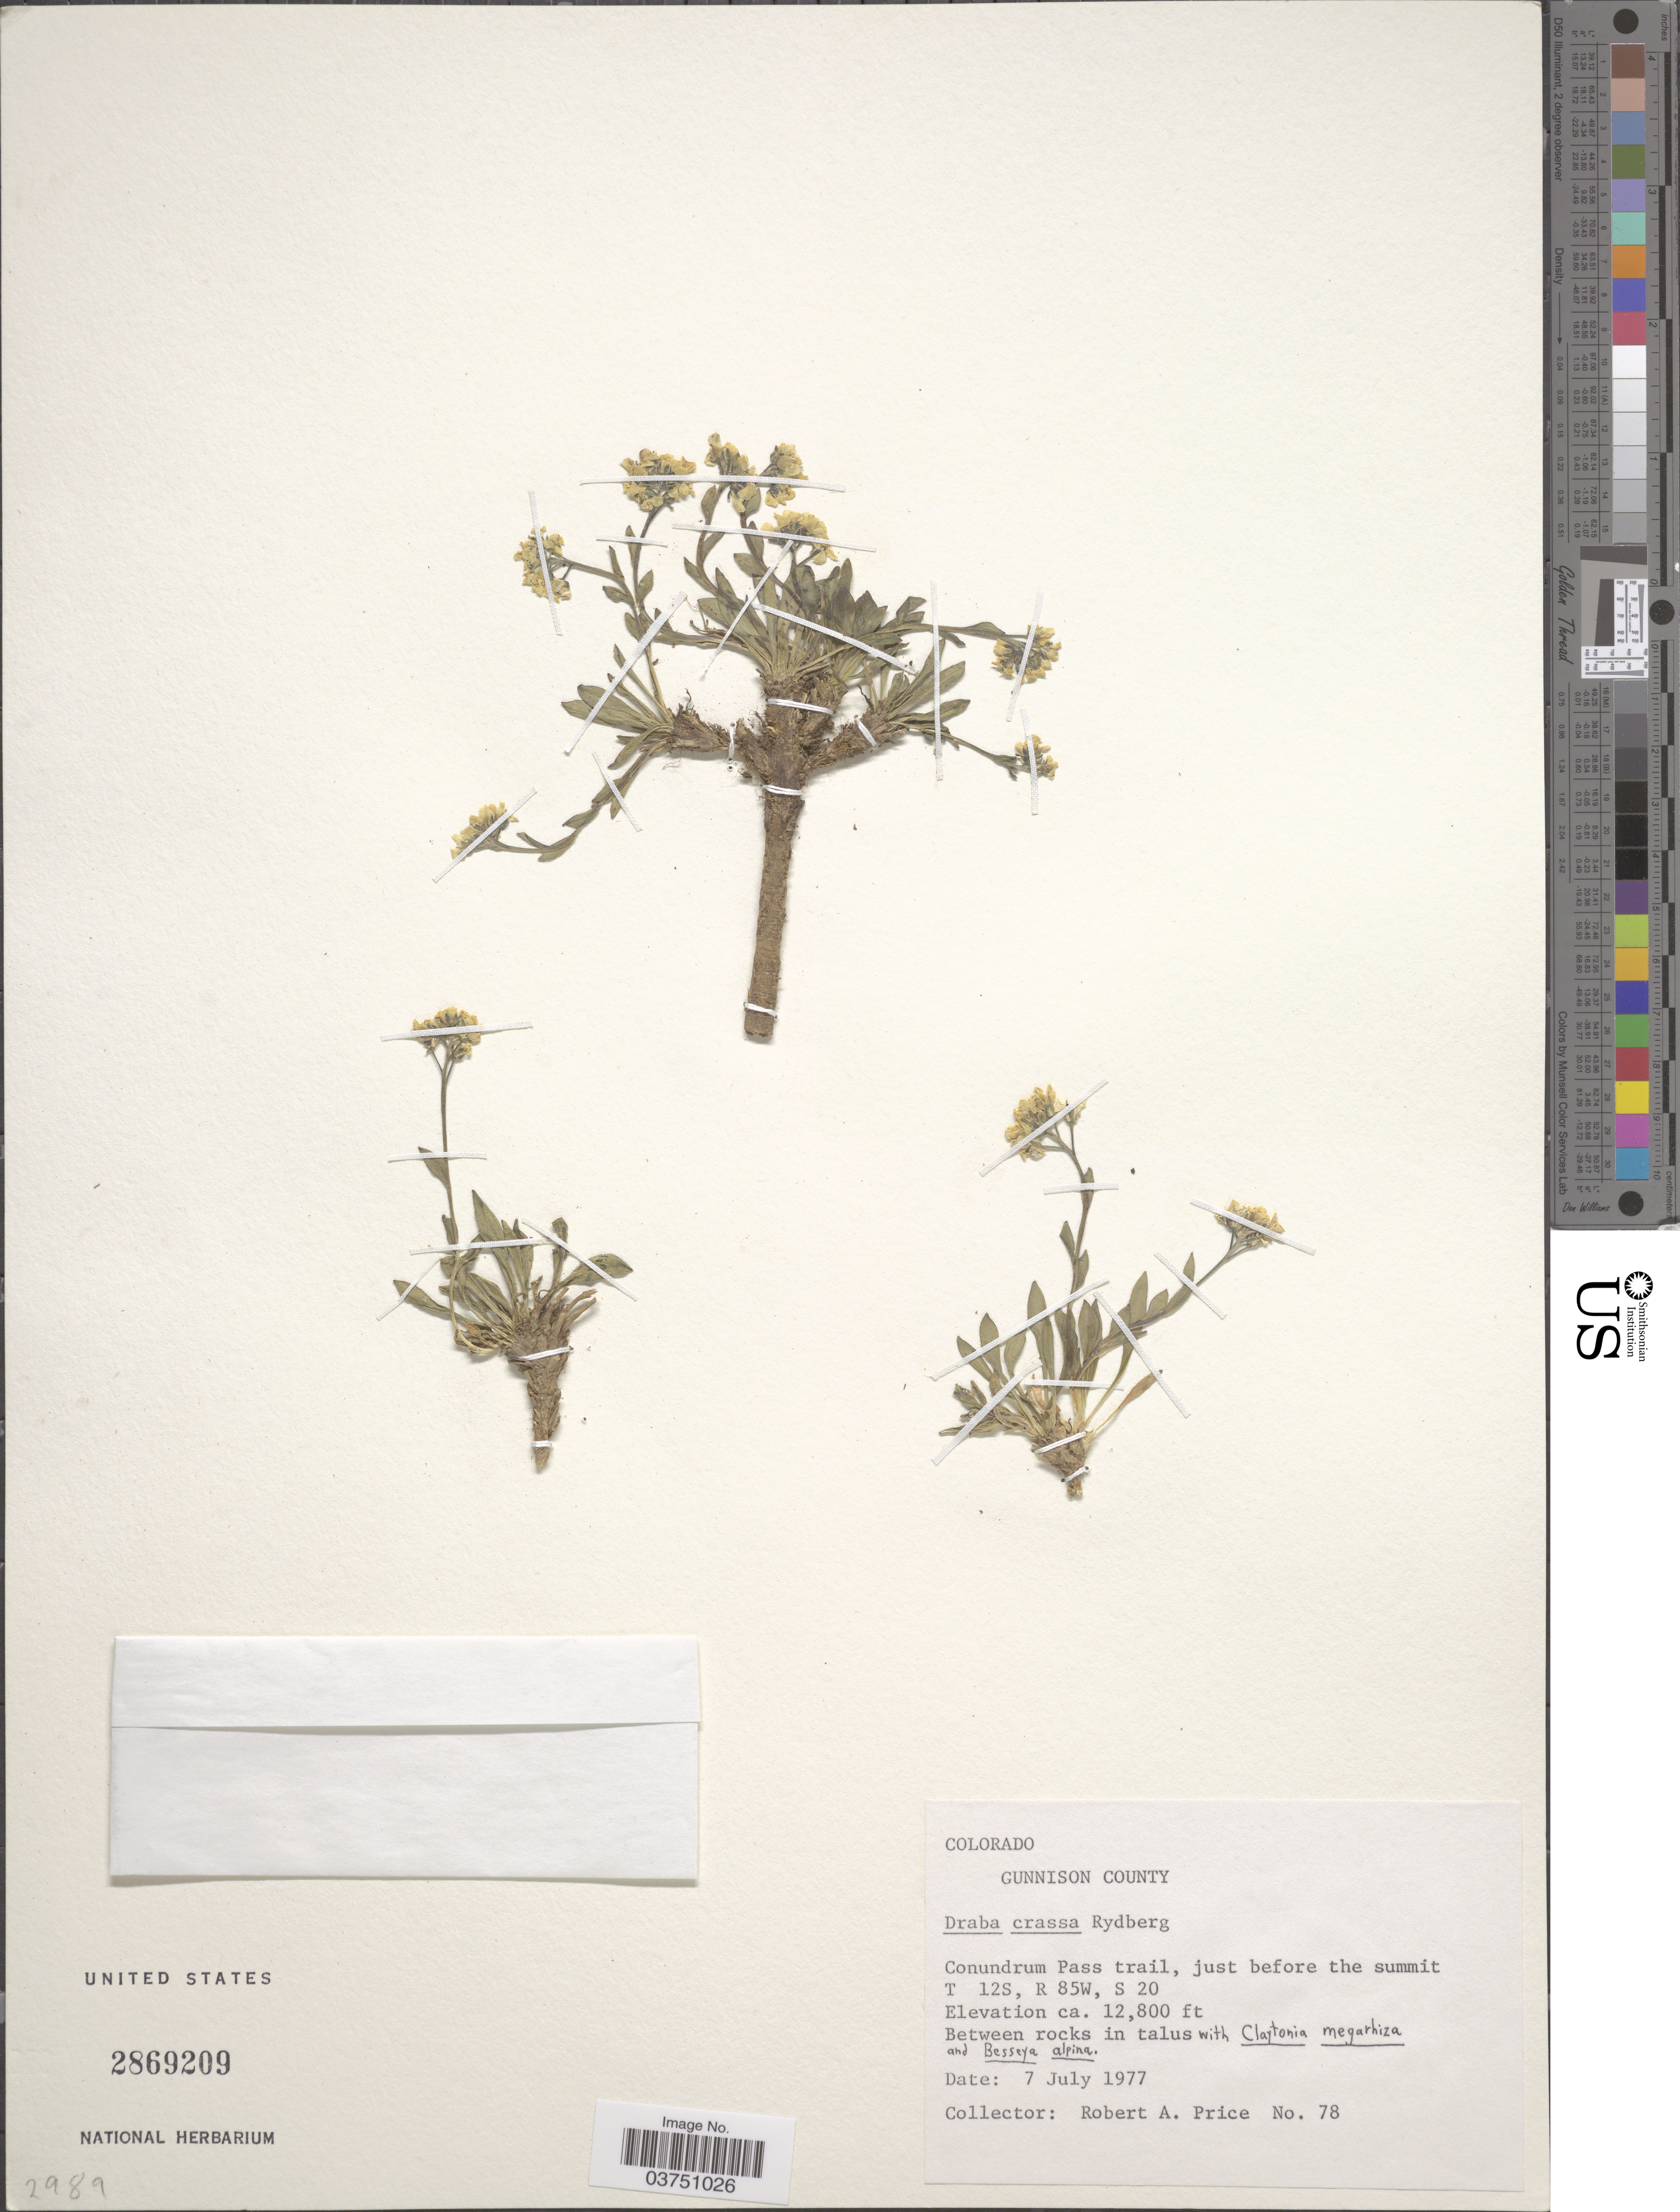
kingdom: Plantae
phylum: Tracheophyta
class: Magnoliopsida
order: Brassicales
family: Brassicaceae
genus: Draba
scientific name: Draba crassa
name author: Rydb.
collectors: R. A. Price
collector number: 78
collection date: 1977-07-07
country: United States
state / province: Colorado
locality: Gunnison County. Conundrum Pass trail, just before the summit T 12S, R 85W, S 20.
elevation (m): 3901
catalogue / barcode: US 2869209